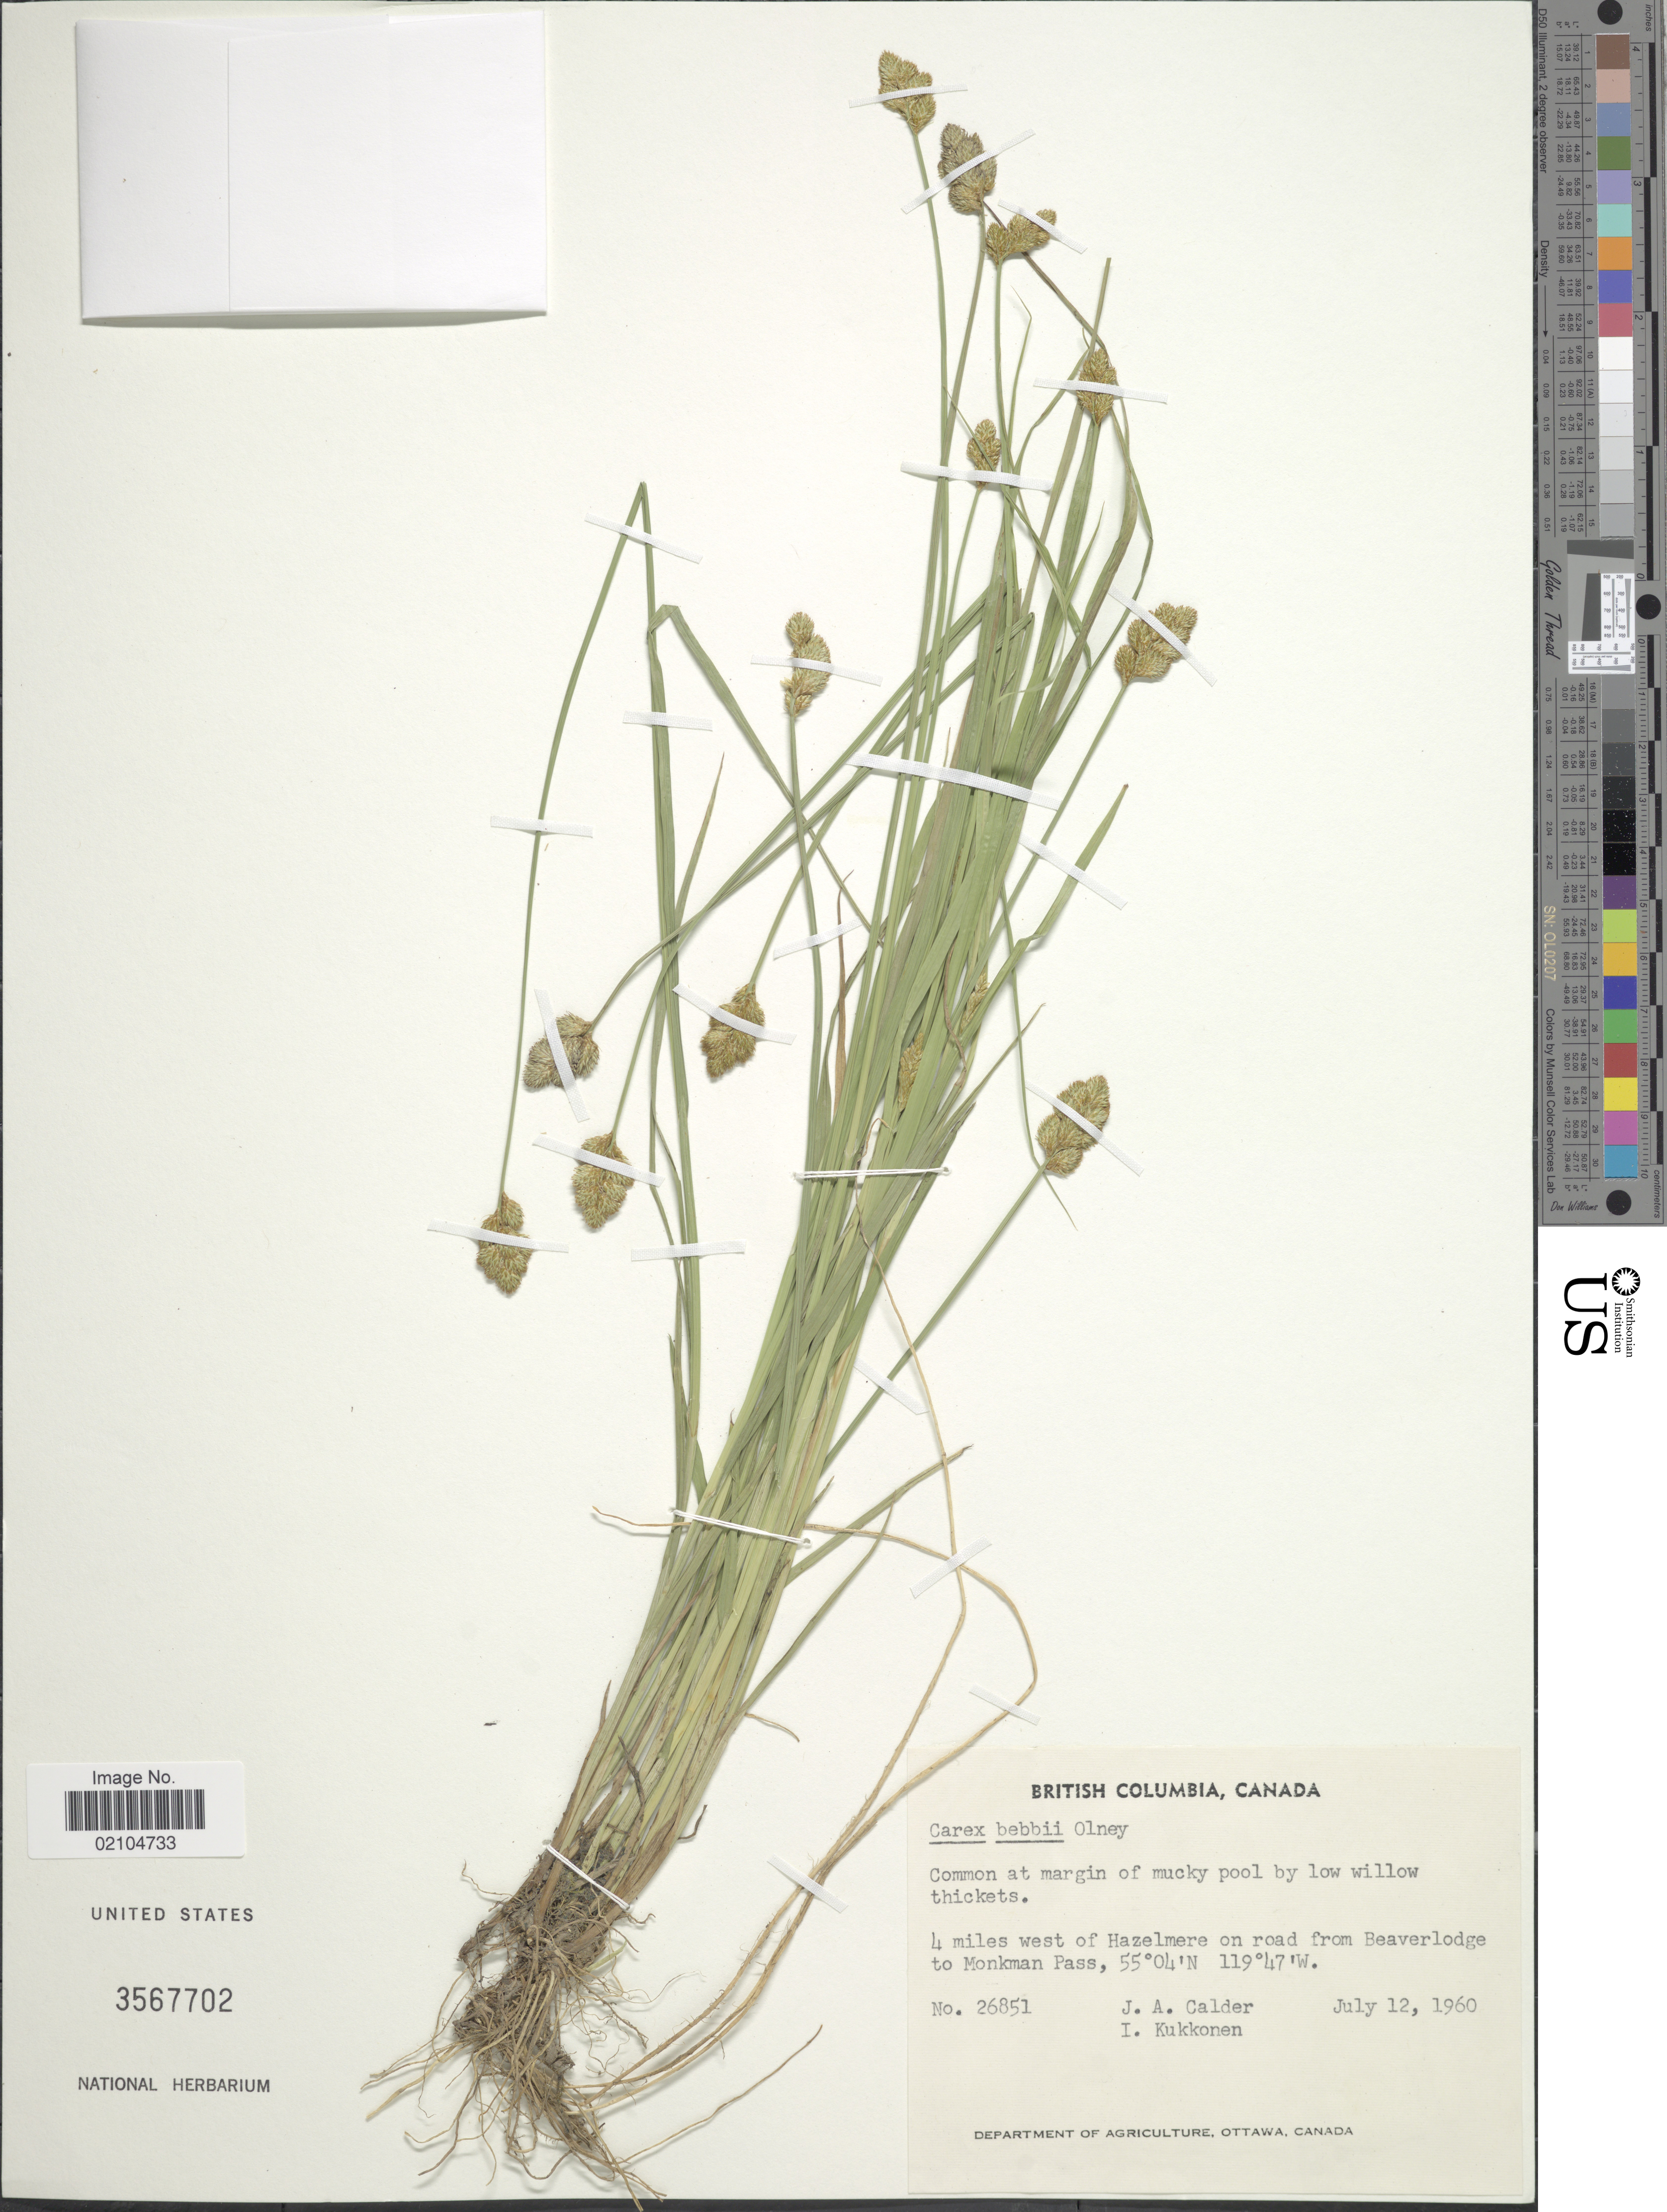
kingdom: Plantae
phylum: Tracheophyta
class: Liliopsida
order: Poales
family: Cyperaceae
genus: Carex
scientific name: Carex bebbii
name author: (L.H. Bailey) Olney ex Fernald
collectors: J. A. Calder & I. Kukkonen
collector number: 26851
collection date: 1960-07-12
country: Canada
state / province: British Columbia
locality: British Colombia, Canada, 4 miles west of Hazelmere on road from Beaverlodge to Monkman Pass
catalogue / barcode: US 3567702